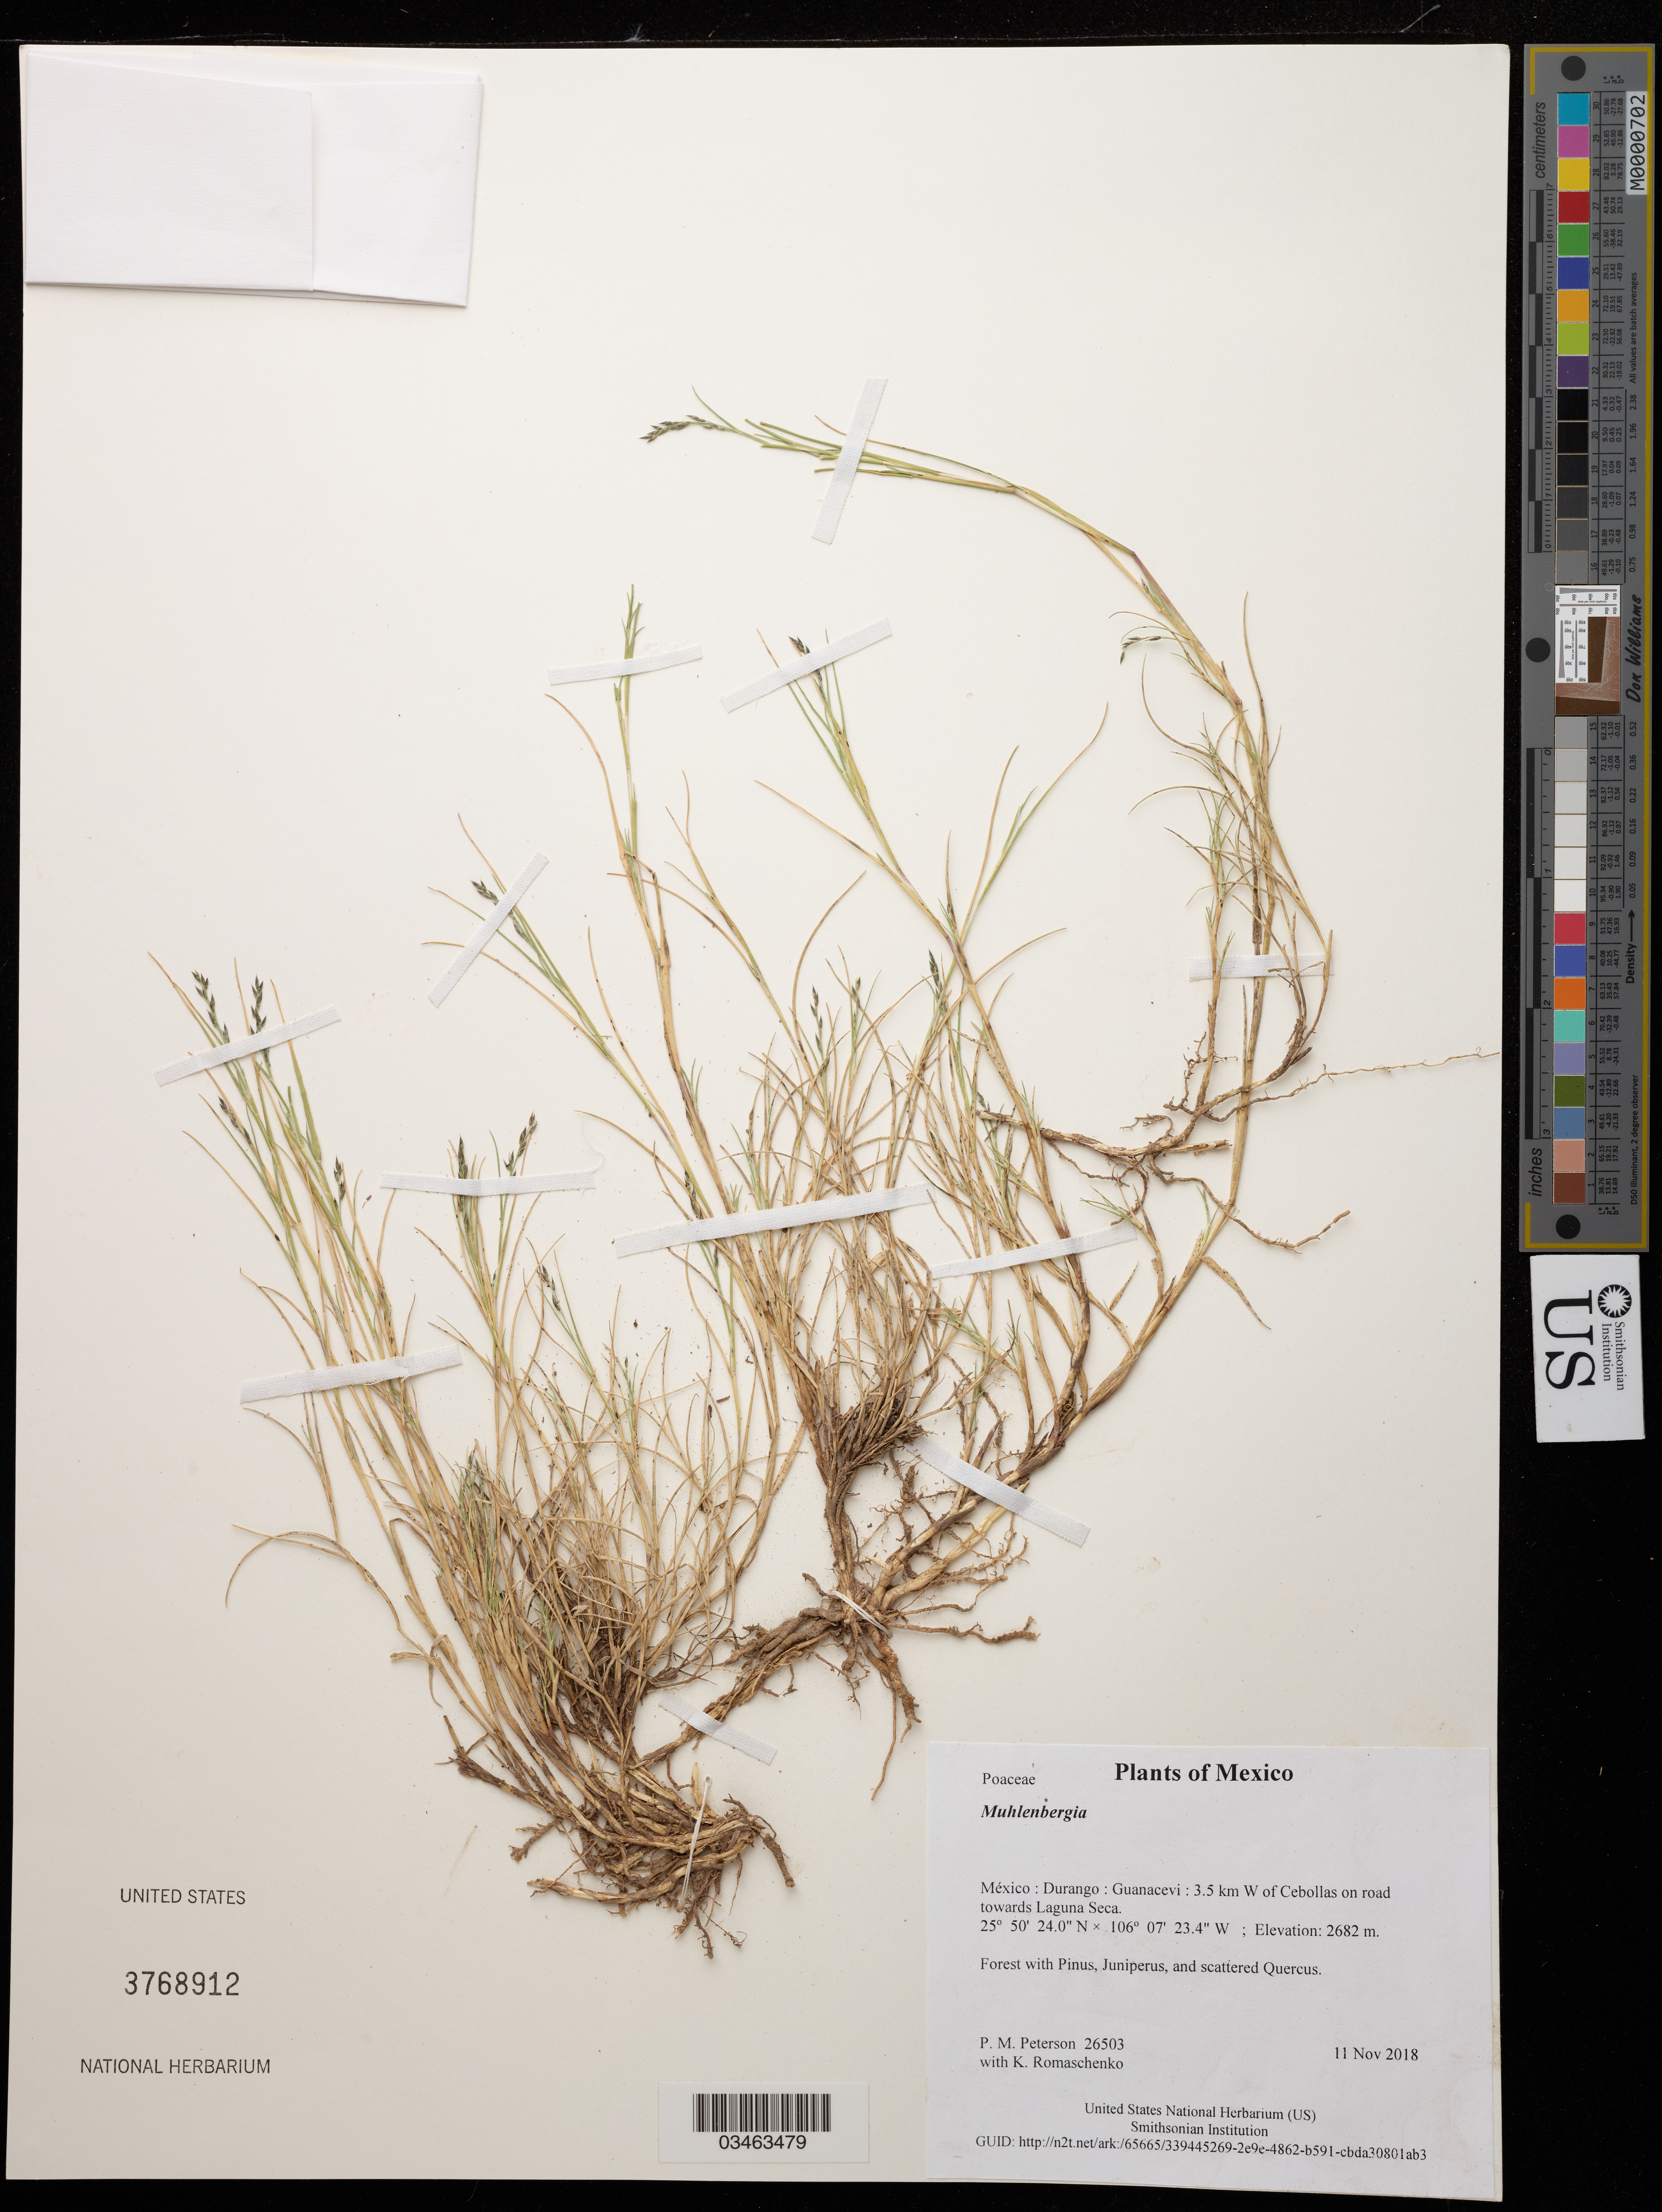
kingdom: Plantae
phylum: Tracheophyta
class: Liliopsida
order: Poales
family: Poaceae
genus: Muhlenbergia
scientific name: Muhlenbergia sp.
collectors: P. M. Peterson & K. Romaschenko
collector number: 26503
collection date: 2018-11-11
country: México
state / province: Durango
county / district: Guanacevi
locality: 3.5 km W of Cebollas on road towards Laguna Seca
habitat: Forest with Pinus, Juniperus, and scattered Quercus.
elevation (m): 2682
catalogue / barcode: US 3768912